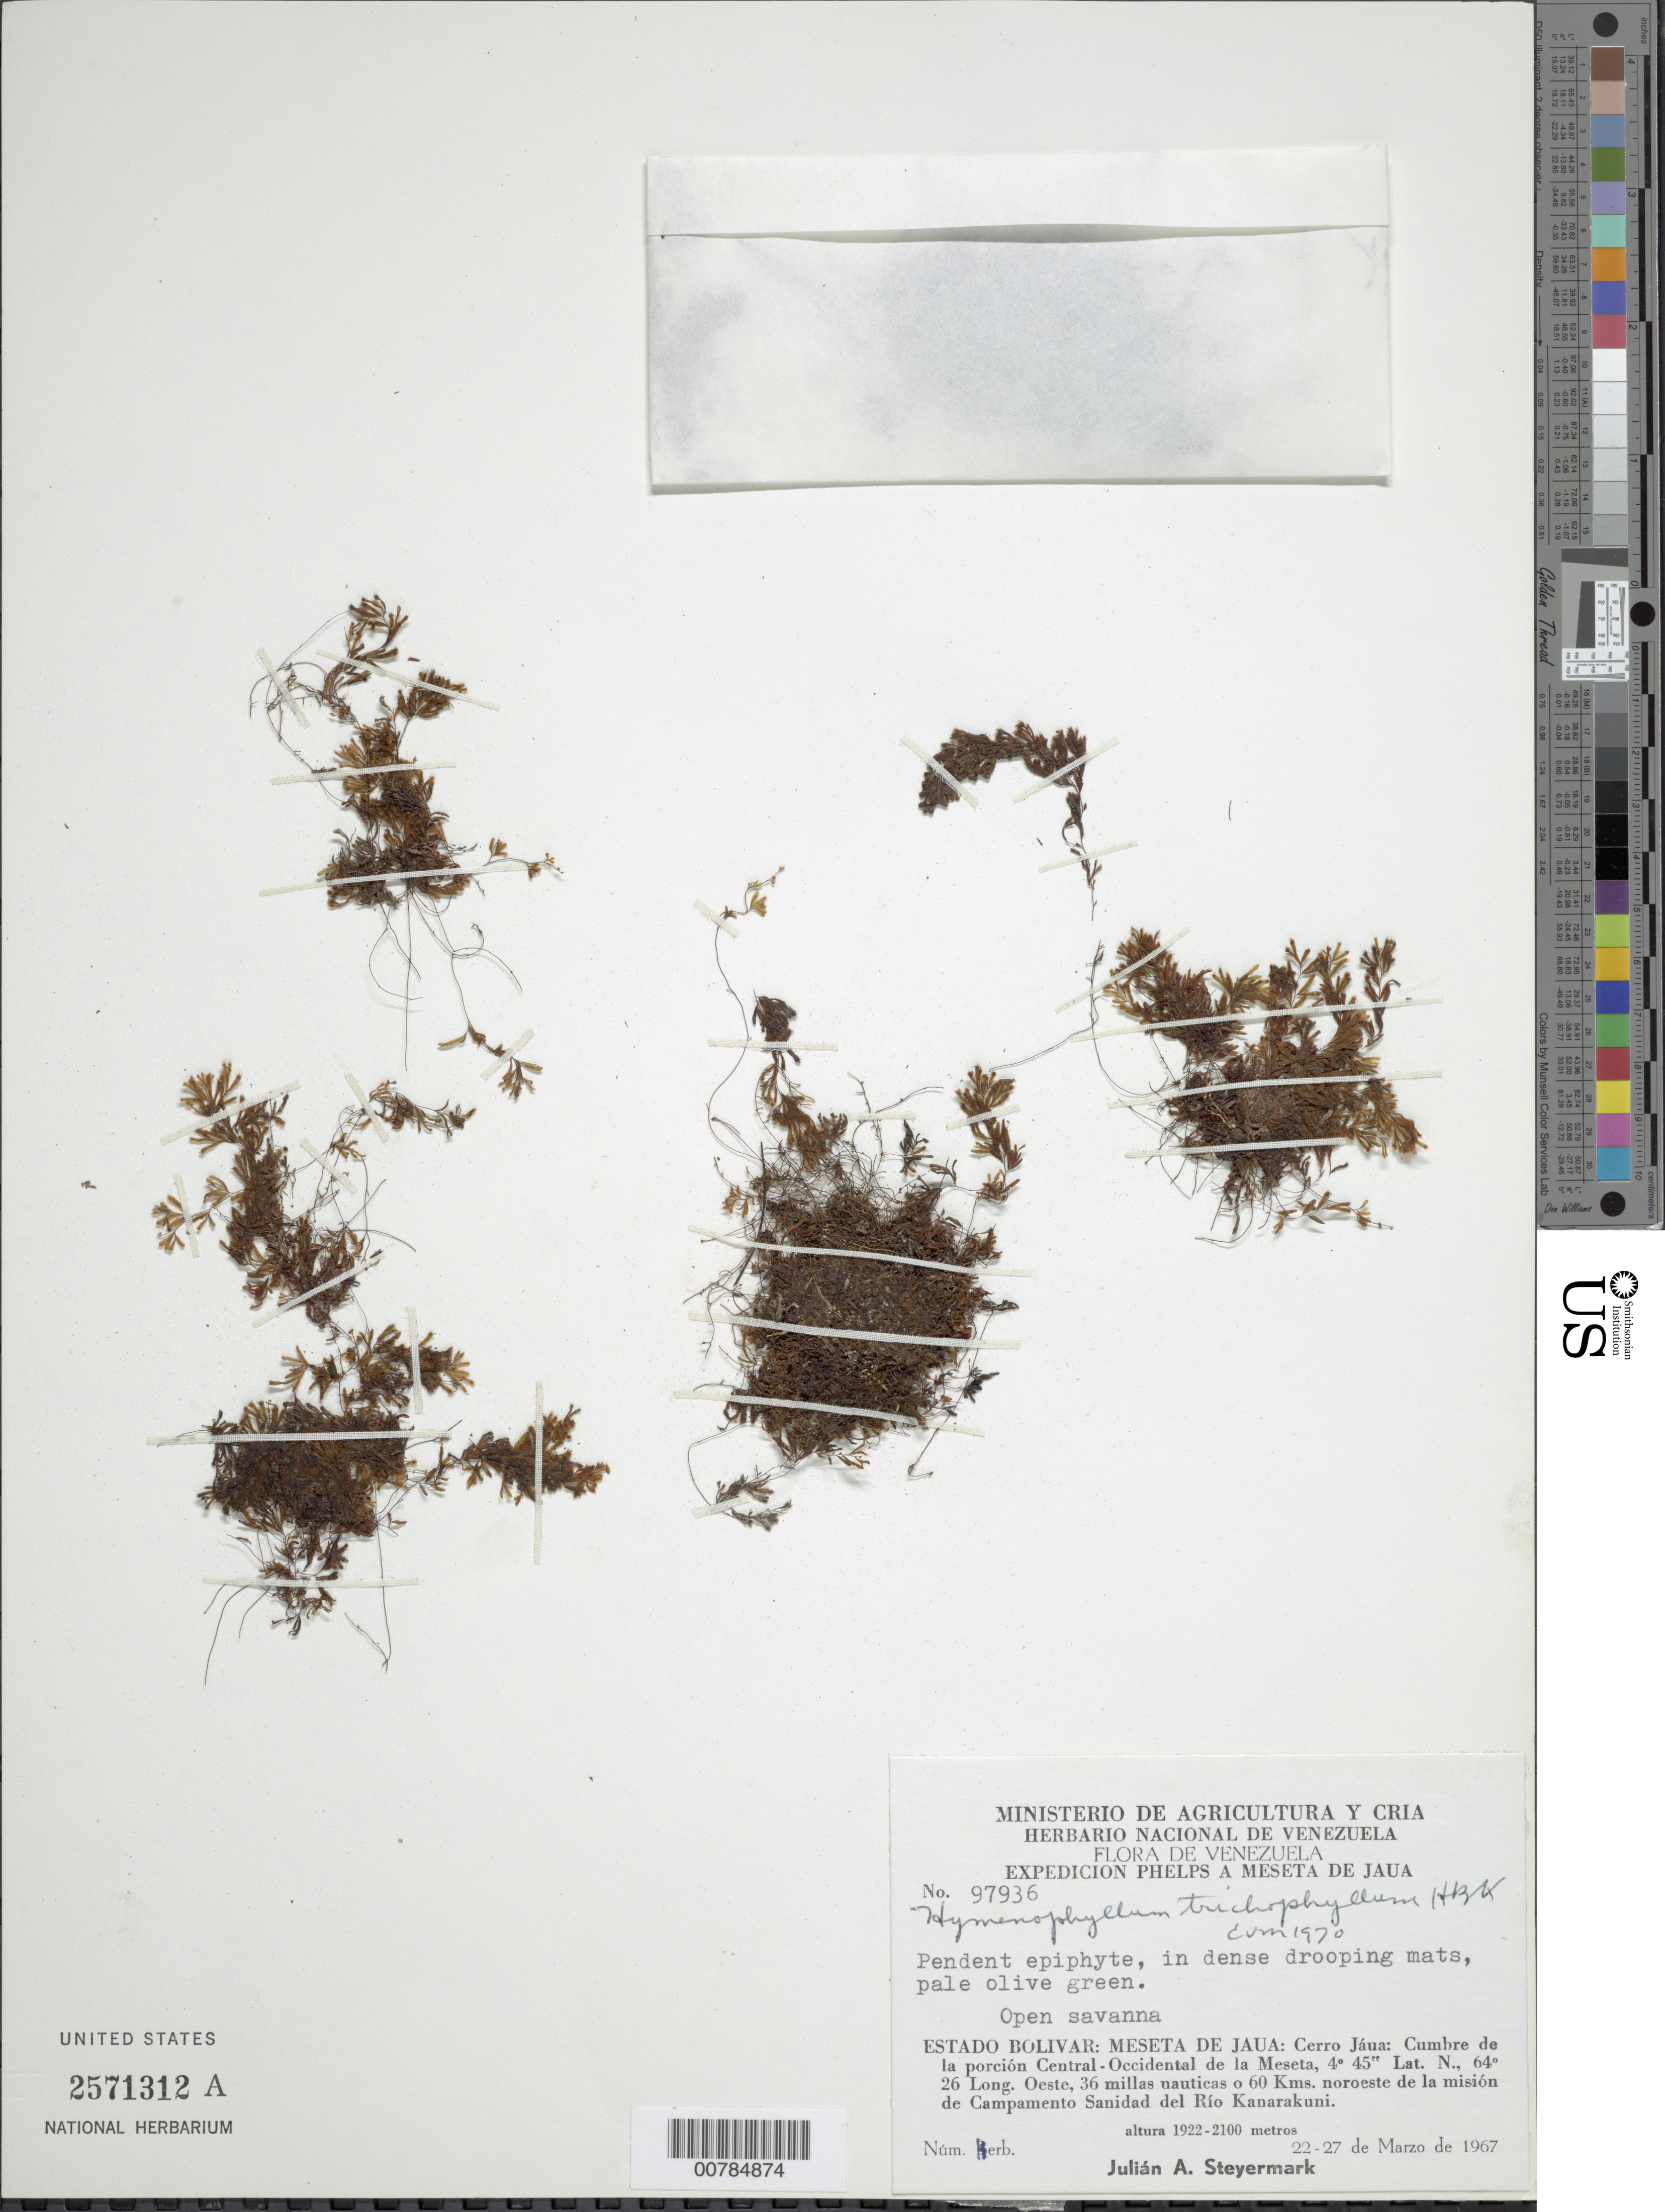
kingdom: Plantae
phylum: Tracheophyta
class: Polypodiopsida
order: Hymenophyllales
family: Hymenophyllaceae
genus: Hymenophyllum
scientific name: Hymenophyllum trichophyllum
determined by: Morton, C. V.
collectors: J. Steyermark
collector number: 97936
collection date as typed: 22-Mar-67 to 27-Mar-67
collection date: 1967-03-22/1967-03-27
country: Venezuela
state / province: Bolívar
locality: Meseta del Jaua: Cerro Jáua, cumbre de la porcion Central-Occidental de la Meseta, 36 millas nauticas o 60 km NO de la mision de Campamento Sanidad del Río Kanarakuni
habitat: Open savanna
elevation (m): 1922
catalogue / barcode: US 2571312A